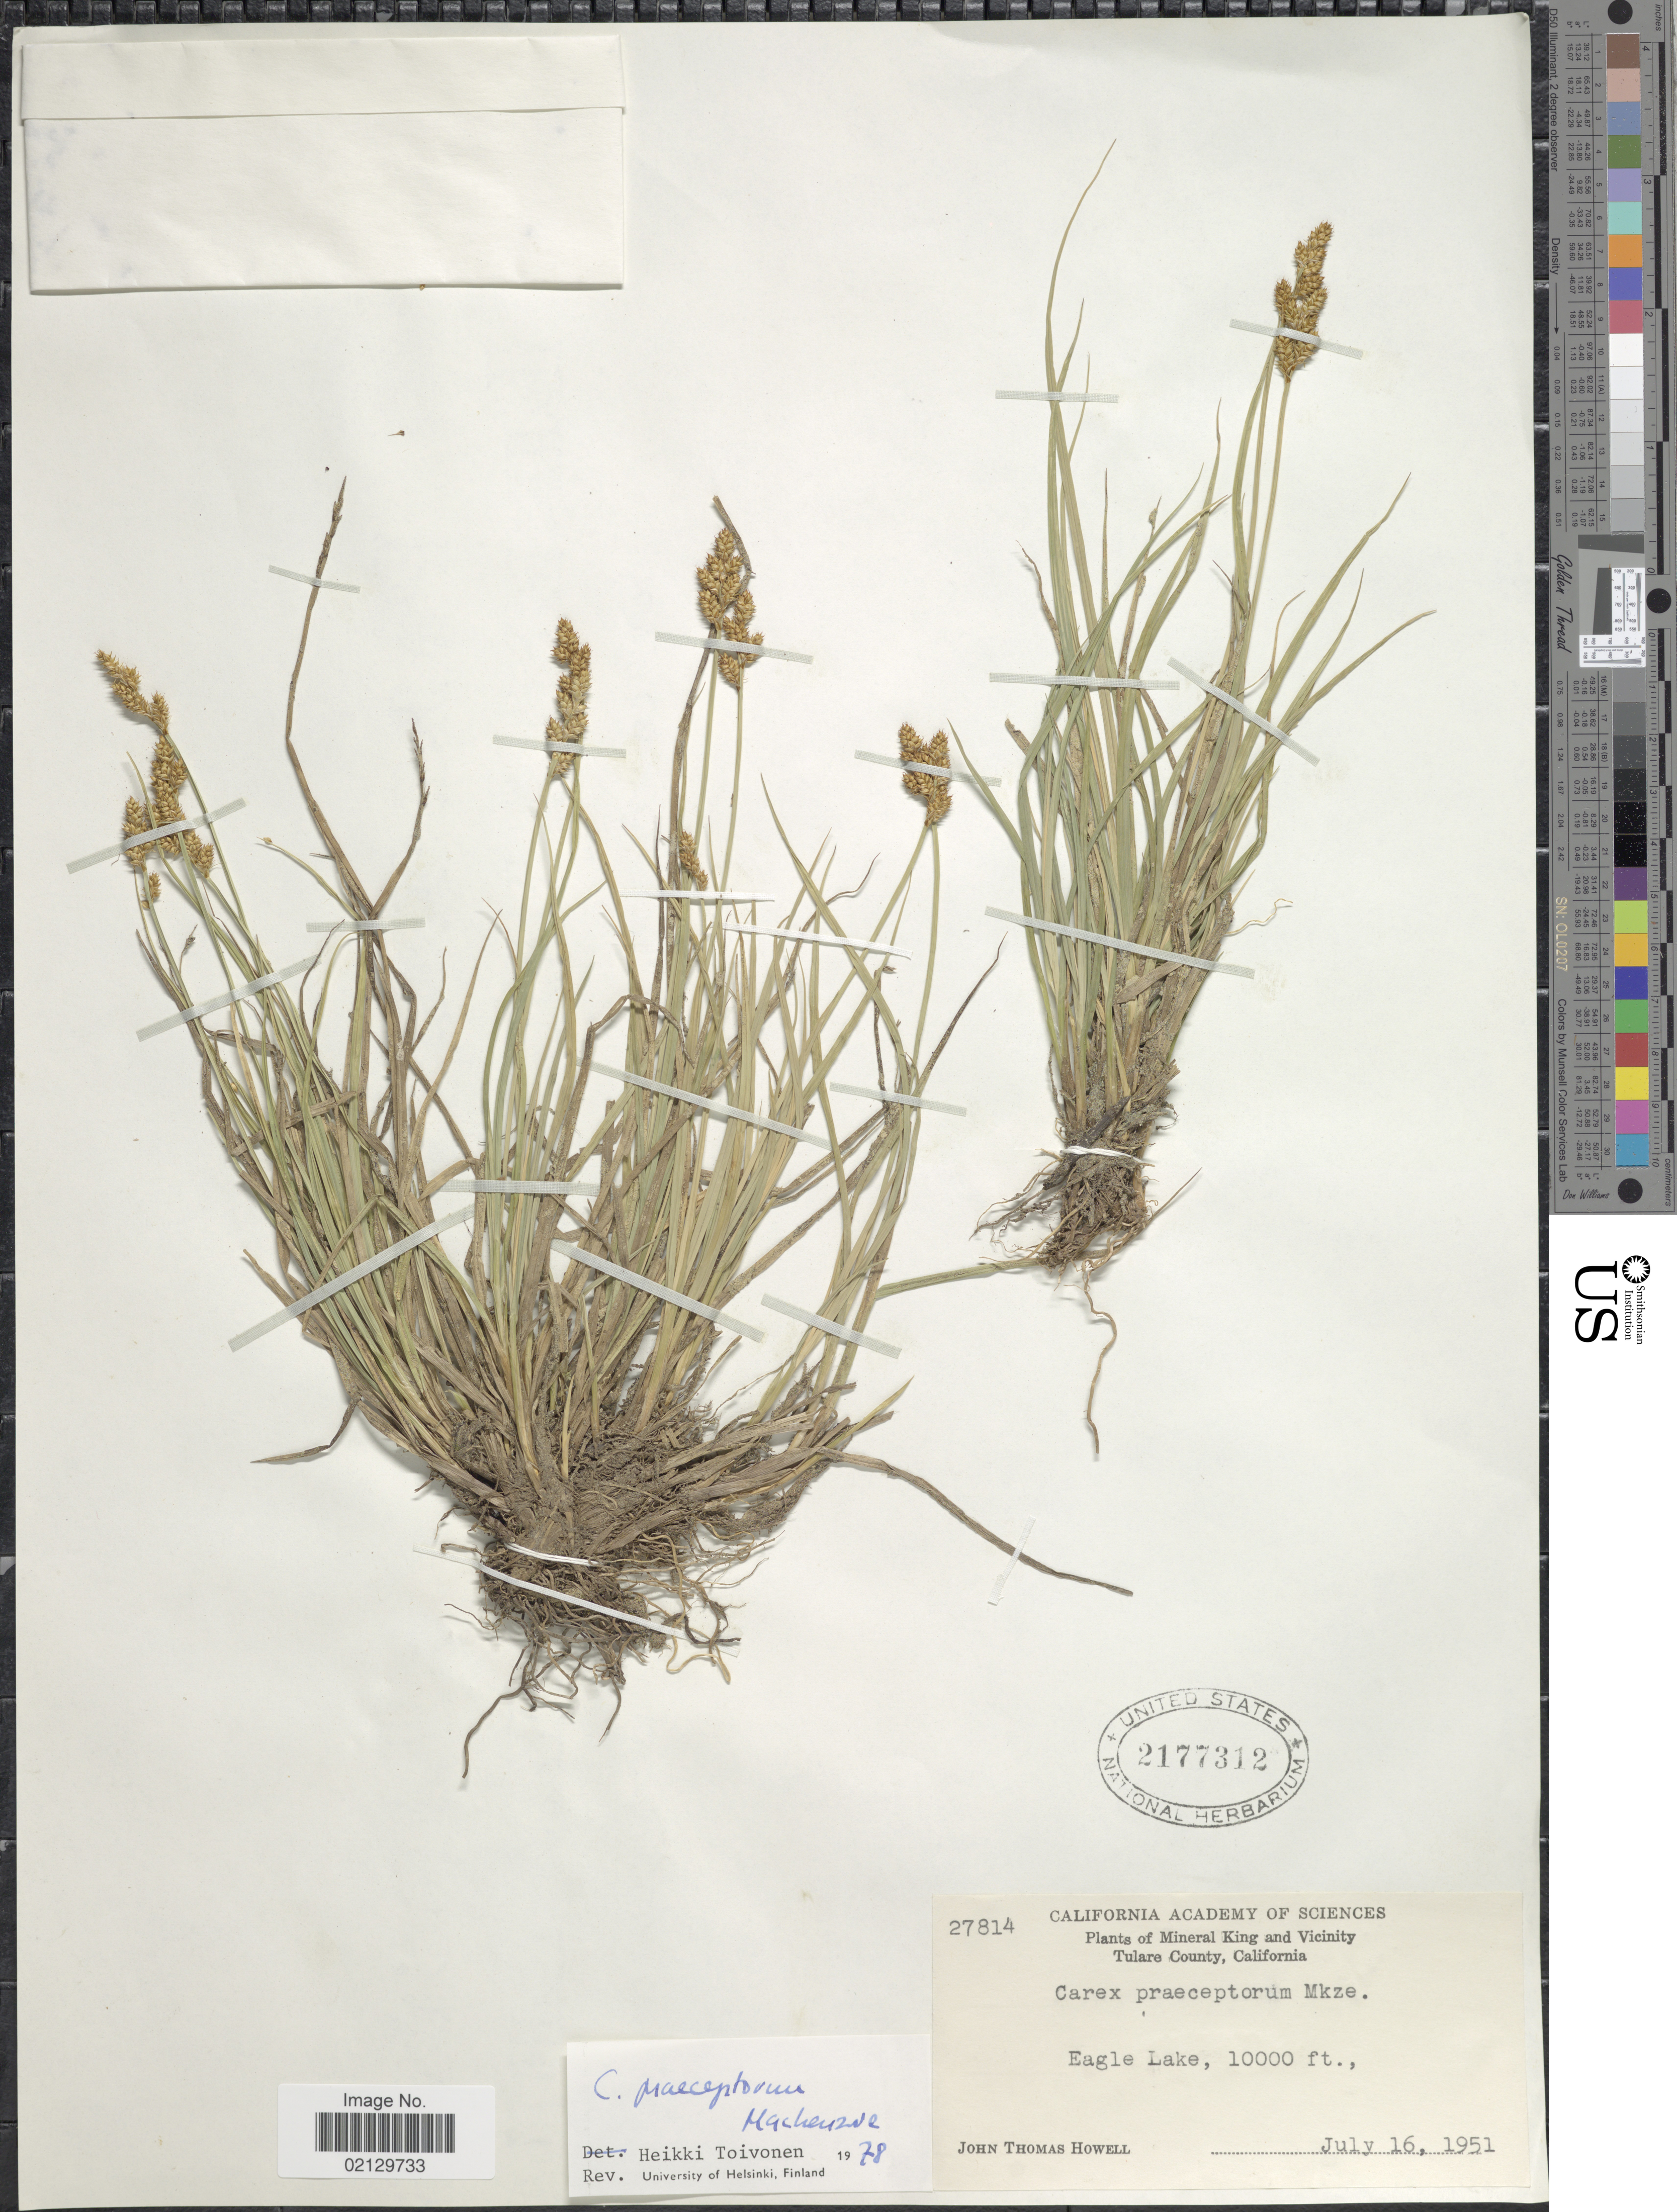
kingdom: Plantae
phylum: Tracheophyta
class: Liliopsida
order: Poales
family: Cyperaceae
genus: Carex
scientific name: Carex praeceptorum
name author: Mack.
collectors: J. T. Howell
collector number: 27814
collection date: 1951-07-16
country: United States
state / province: California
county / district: Tulare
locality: Mineral King and Vicinity, Tulare County, California. Eagle Lake.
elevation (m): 3048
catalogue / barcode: US 2177312